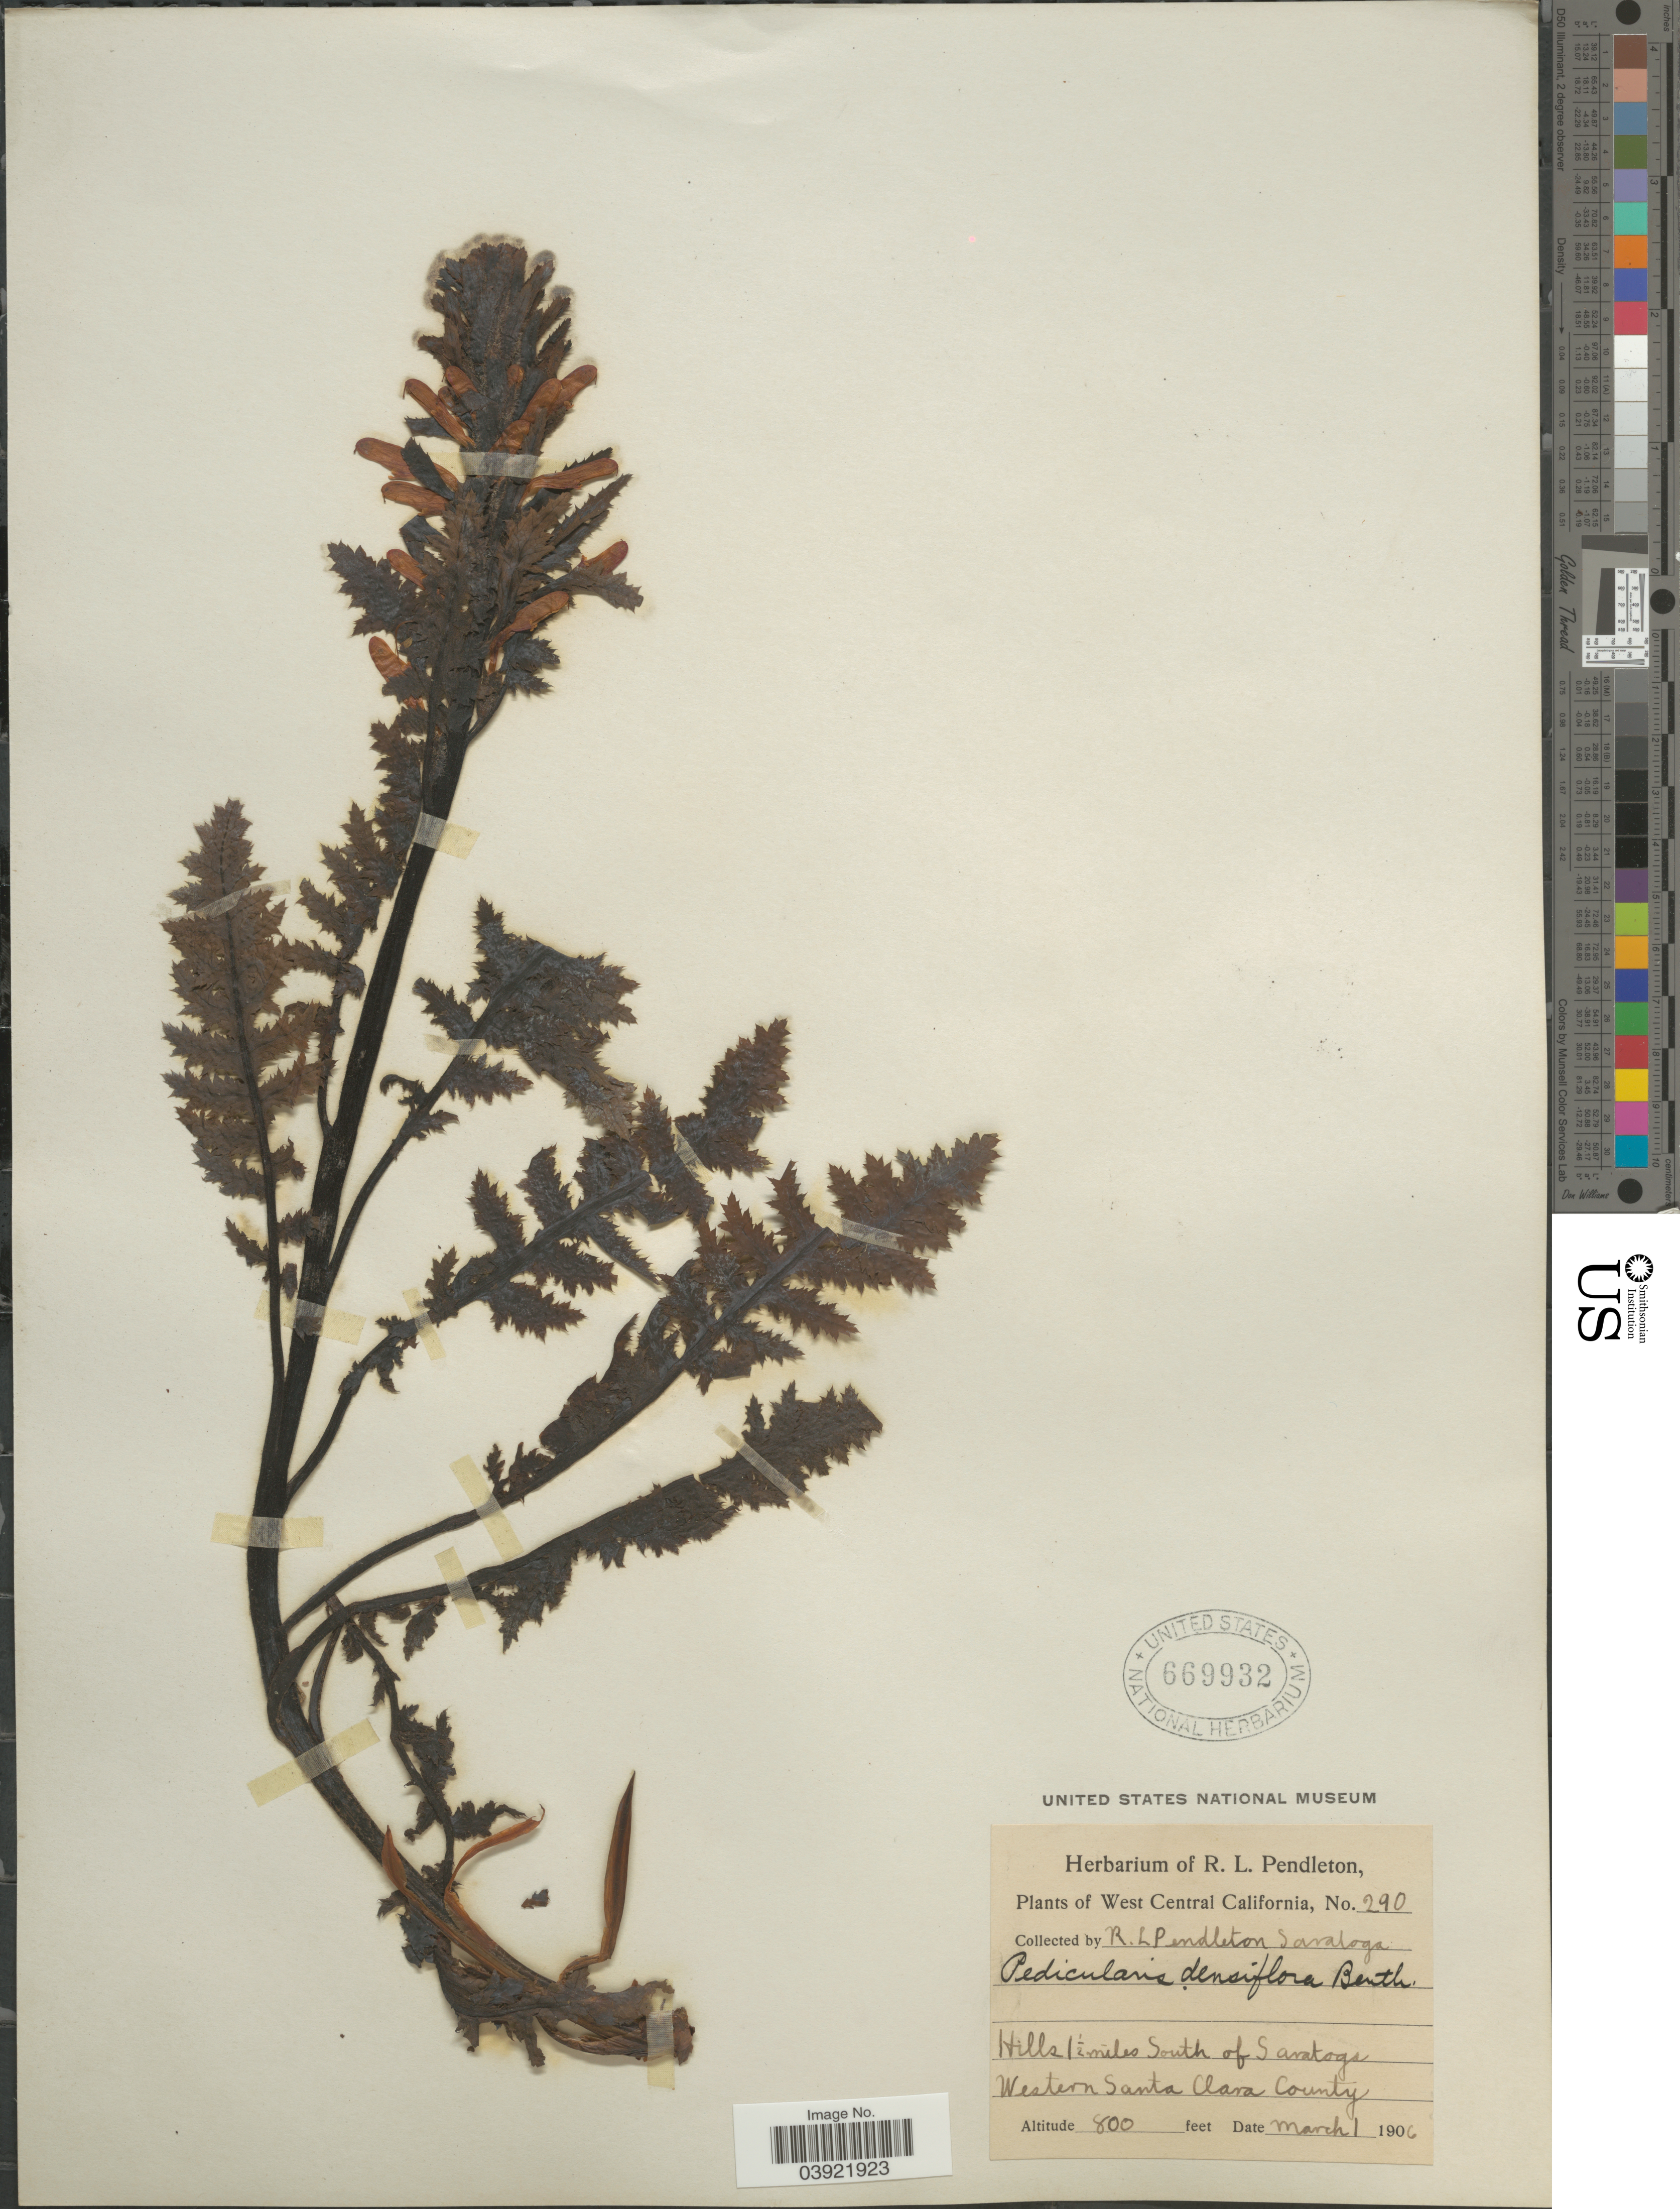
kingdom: Plantae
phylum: Tracheophyta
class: Magnoliopsida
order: Lamiales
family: Orobanchaceae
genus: Pedicularis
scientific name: Pedicularis densiflora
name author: Benth.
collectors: R. Pendleton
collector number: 290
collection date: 1906-03-01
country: United States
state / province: California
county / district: Santa Clara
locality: West Central California. Hills 1½miles South of Saratoga. Western Santa Clara County.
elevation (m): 244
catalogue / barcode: US 669932